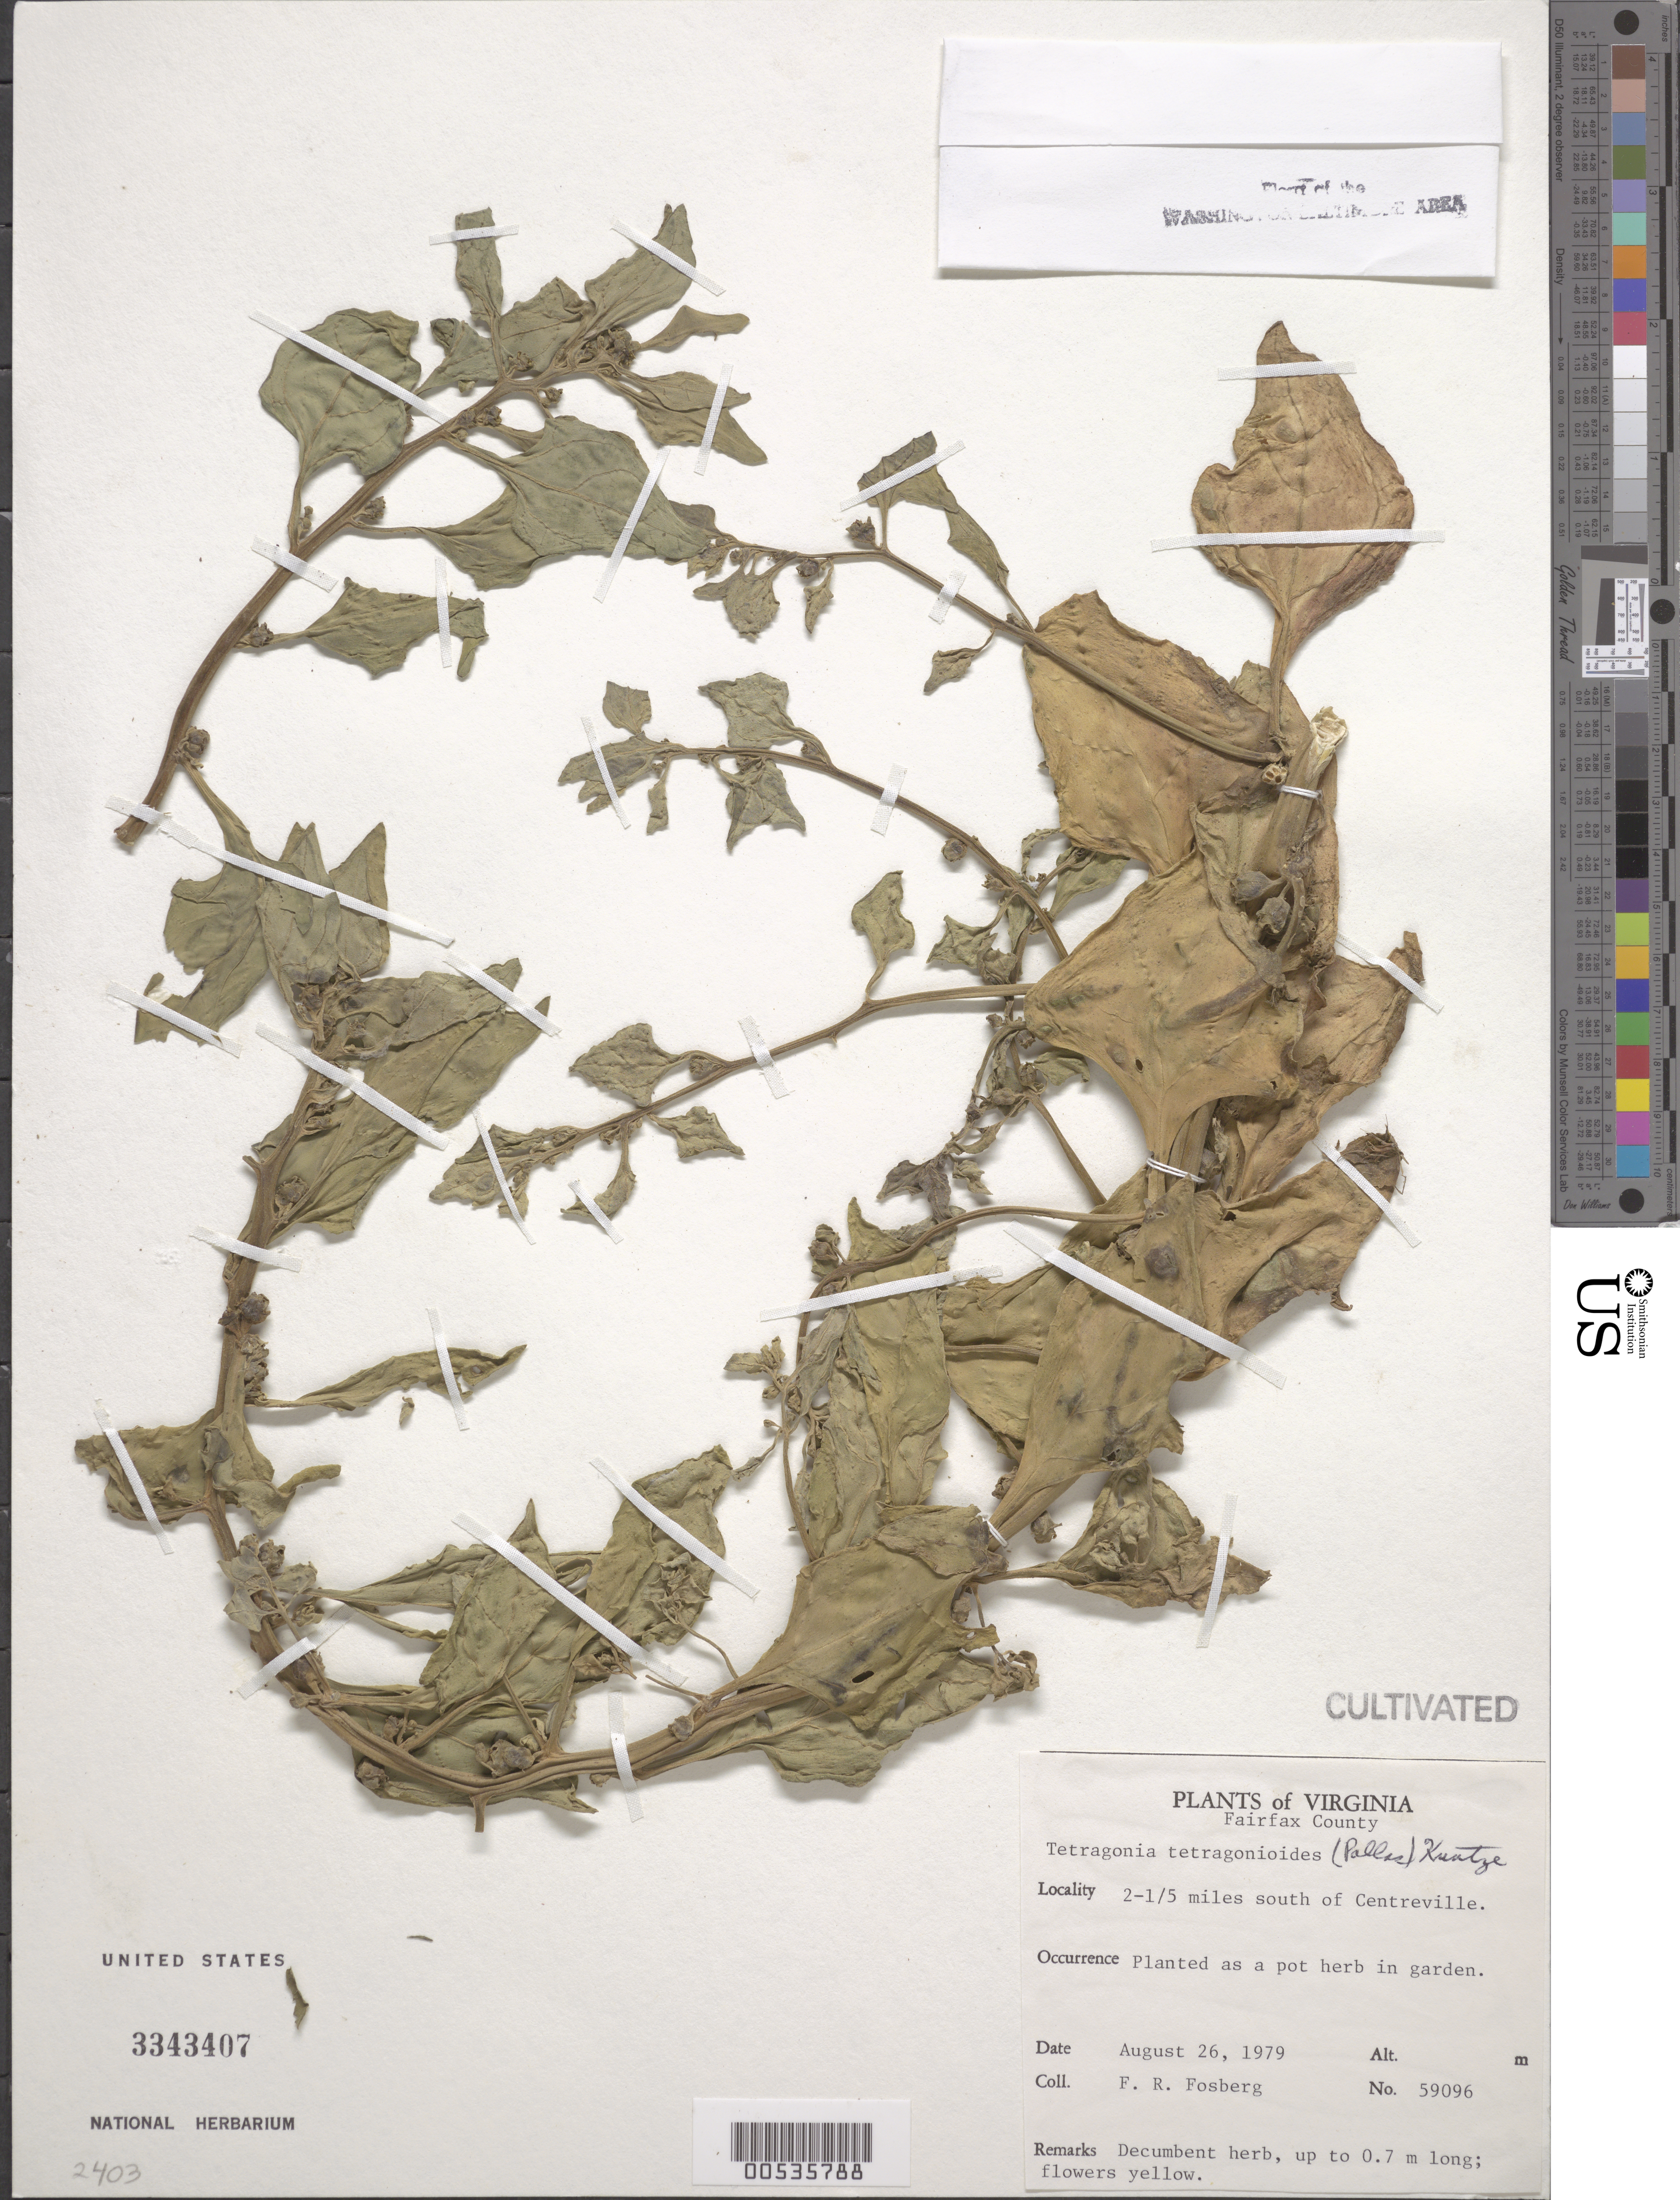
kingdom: Plantae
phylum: Tracheophyta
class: Magnoliopsida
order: Caryophyllales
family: Aizoaceae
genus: Tetragonia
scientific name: Tetragonia tetragonoides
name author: (Pall.) Kuntze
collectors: F. R. Fosberg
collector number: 59096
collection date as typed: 26 Aug 1979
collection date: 1979-08-26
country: United States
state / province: Virginia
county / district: Fairfax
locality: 2.2 Miles S of Centreville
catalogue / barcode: US 3343407